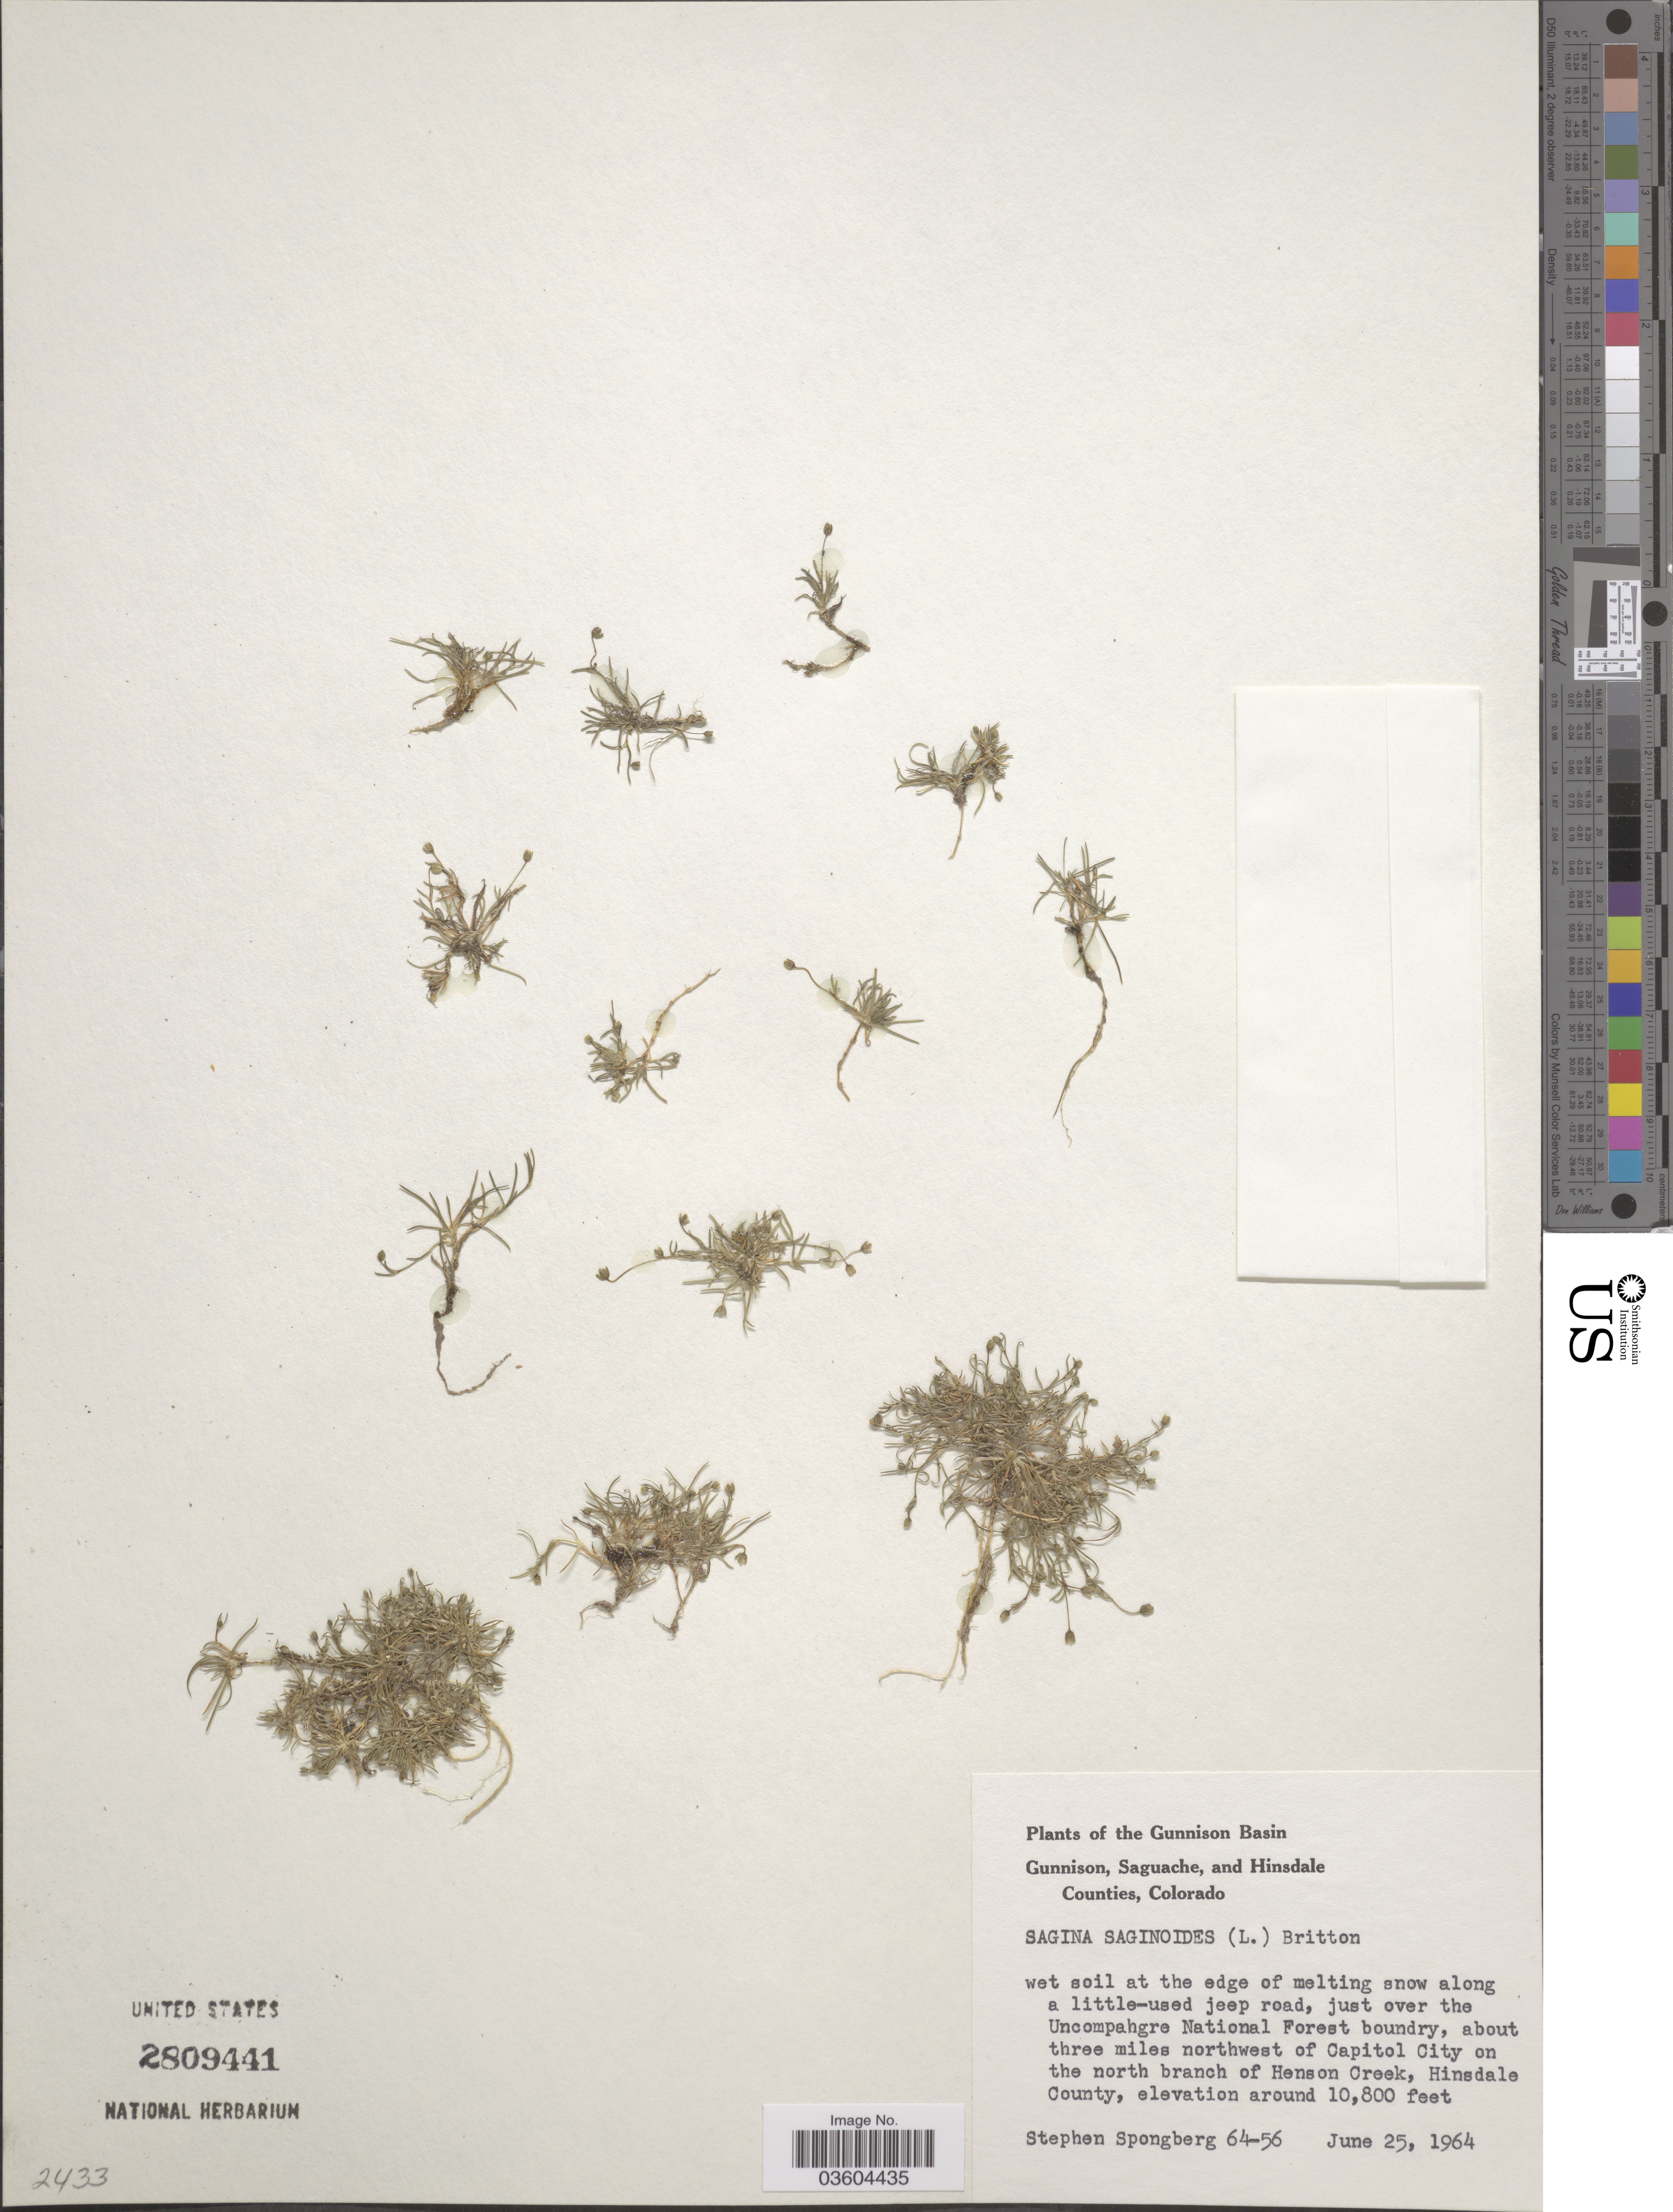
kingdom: Plantae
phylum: Tracheophyta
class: Magnoliopsida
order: Caryophyllales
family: Caryophyllaceae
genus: Sagina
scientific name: Sagina saginoides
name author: (L.) H. Karst.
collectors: S. A.Spongberg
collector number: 64-56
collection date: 1964-06-25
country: United States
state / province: Colorado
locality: The Gunnison Basin. At the edge of melting snow along a little-used jeep road, just over the Uncompahgre National Forest boundary, about three miles northwest of Capitol City on the north branch of Henson Creek, Hinsdale County.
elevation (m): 3292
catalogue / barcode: US 2809441